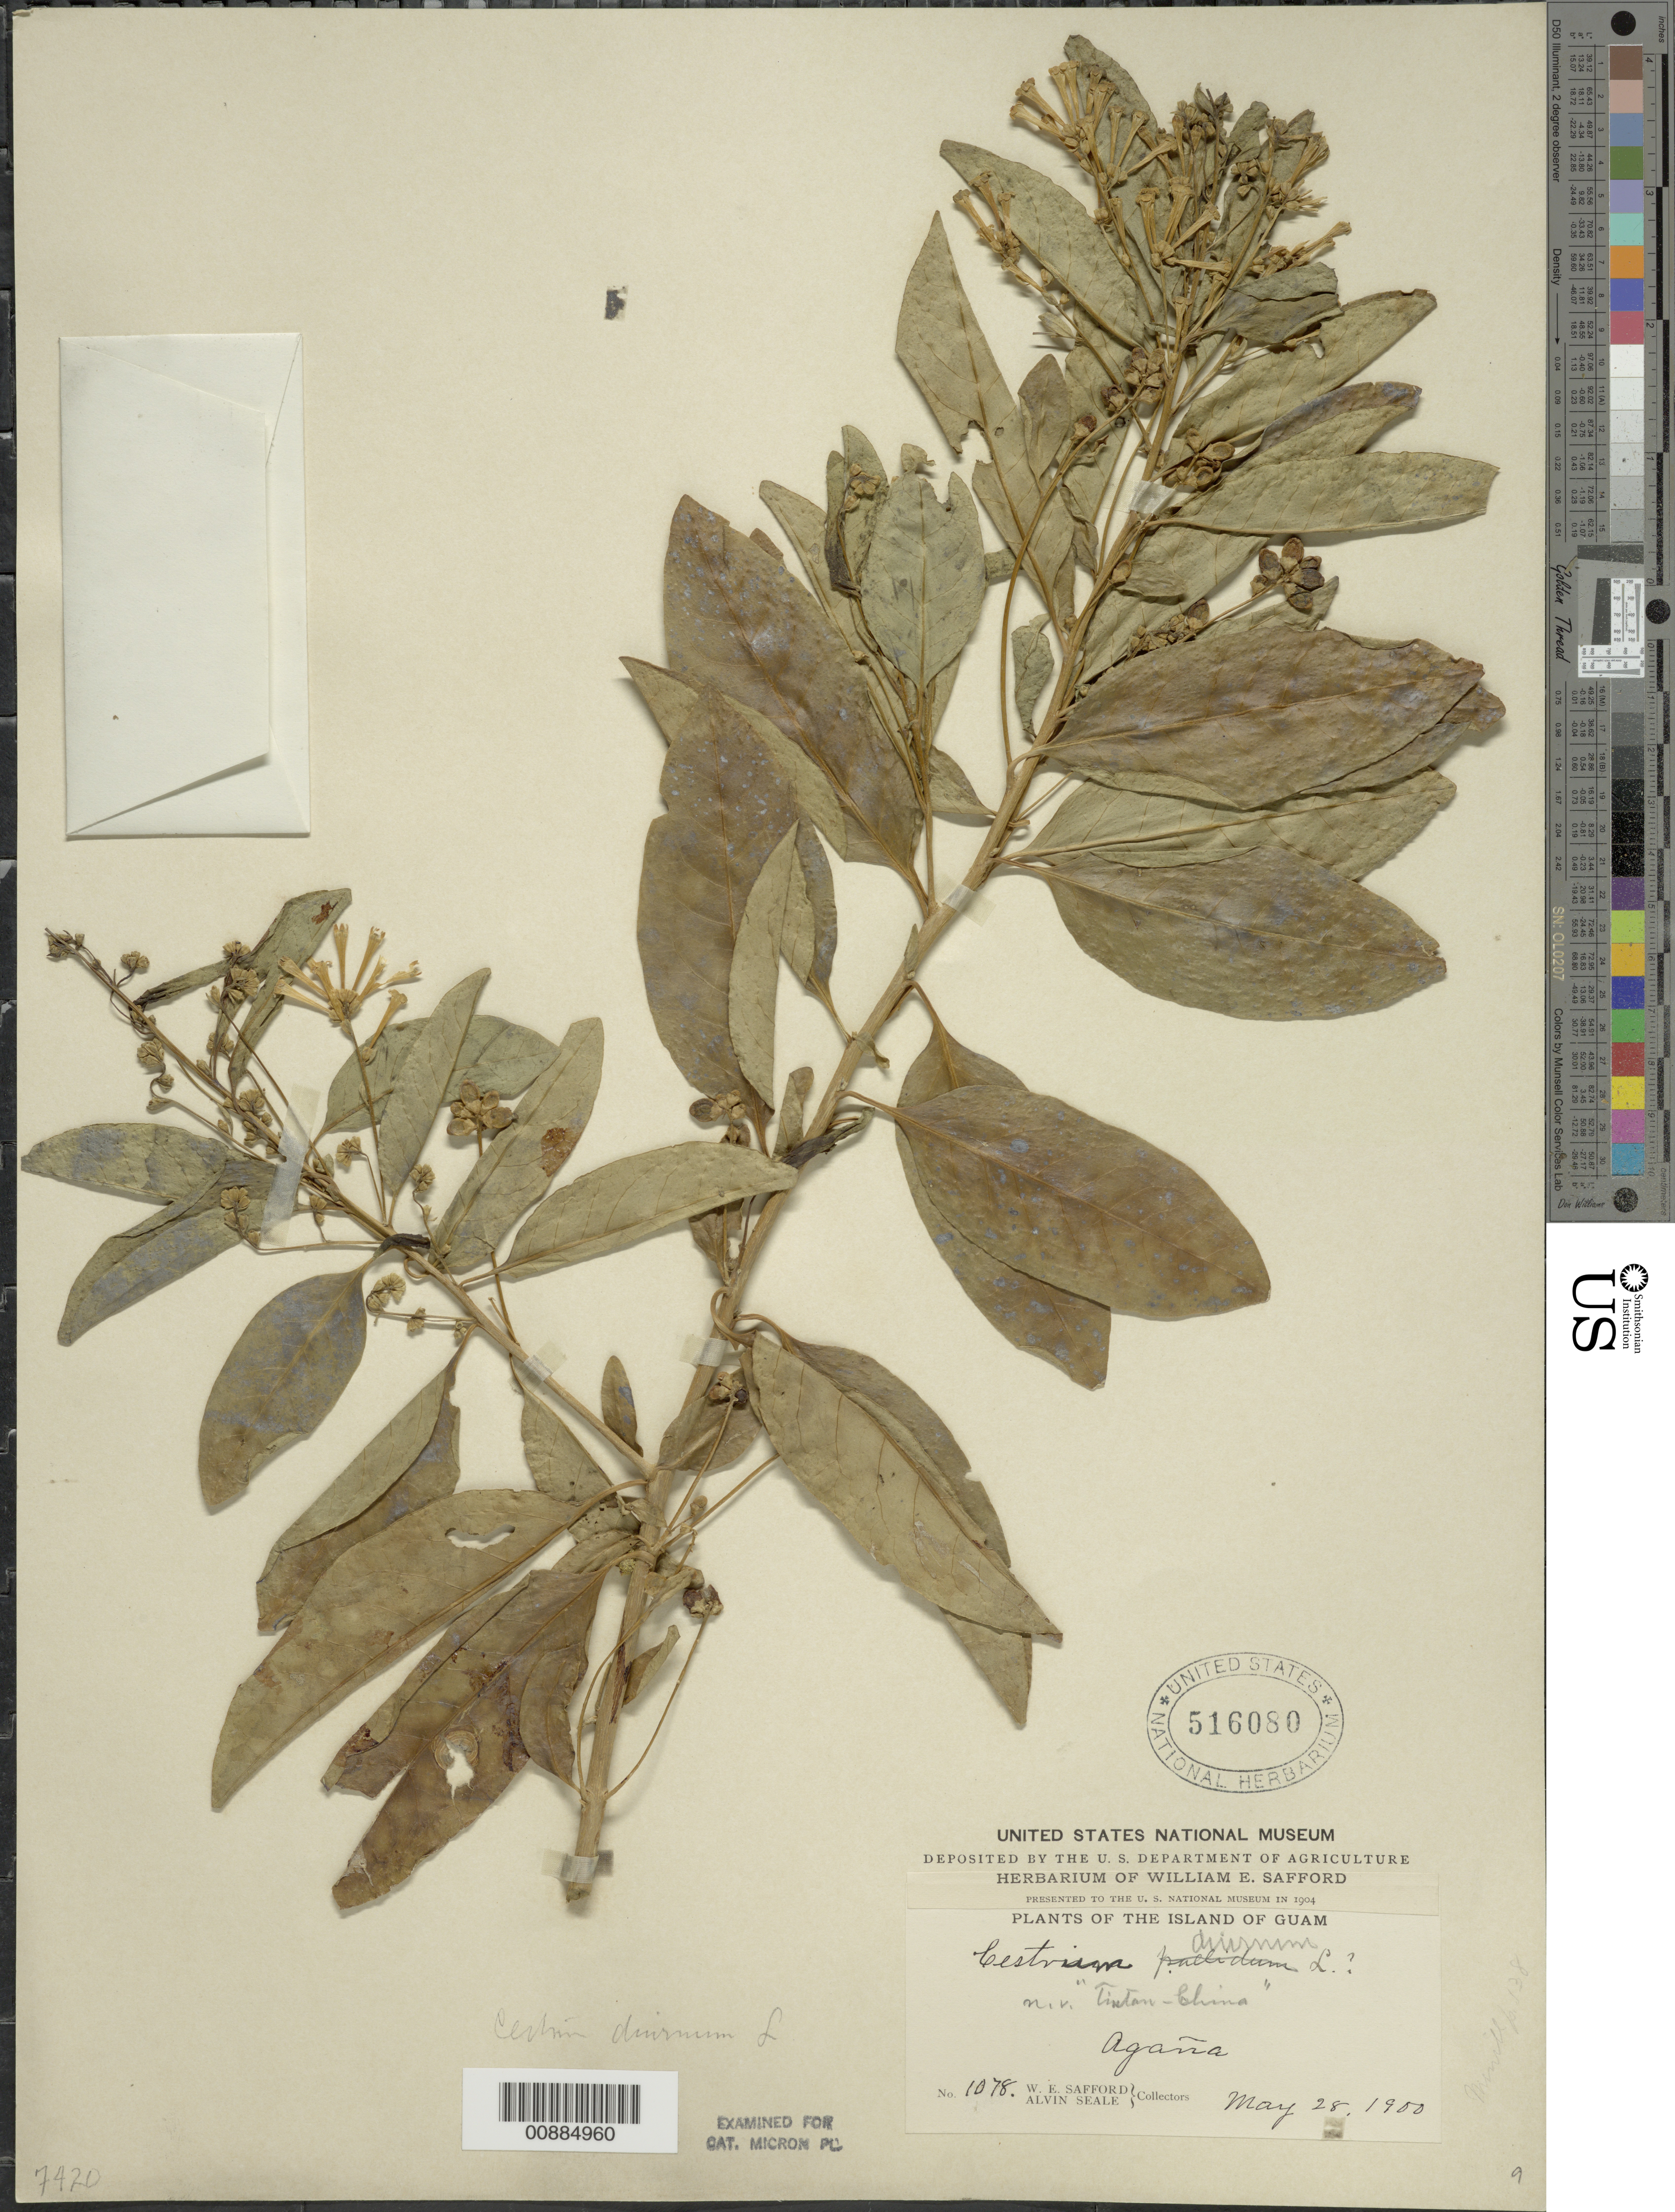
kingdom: Plantae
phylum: Tracheophyta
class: Magnoliopsida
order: Solanales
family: Solanaceae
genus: Cestrum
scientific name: Cestrum diurnum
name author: L.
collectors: W. E. Safford & A. Seale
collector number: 1078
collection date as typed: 28 May 1900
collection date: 1900-05-28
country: Guam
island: Guam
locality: Agana.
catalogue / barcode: US 516080